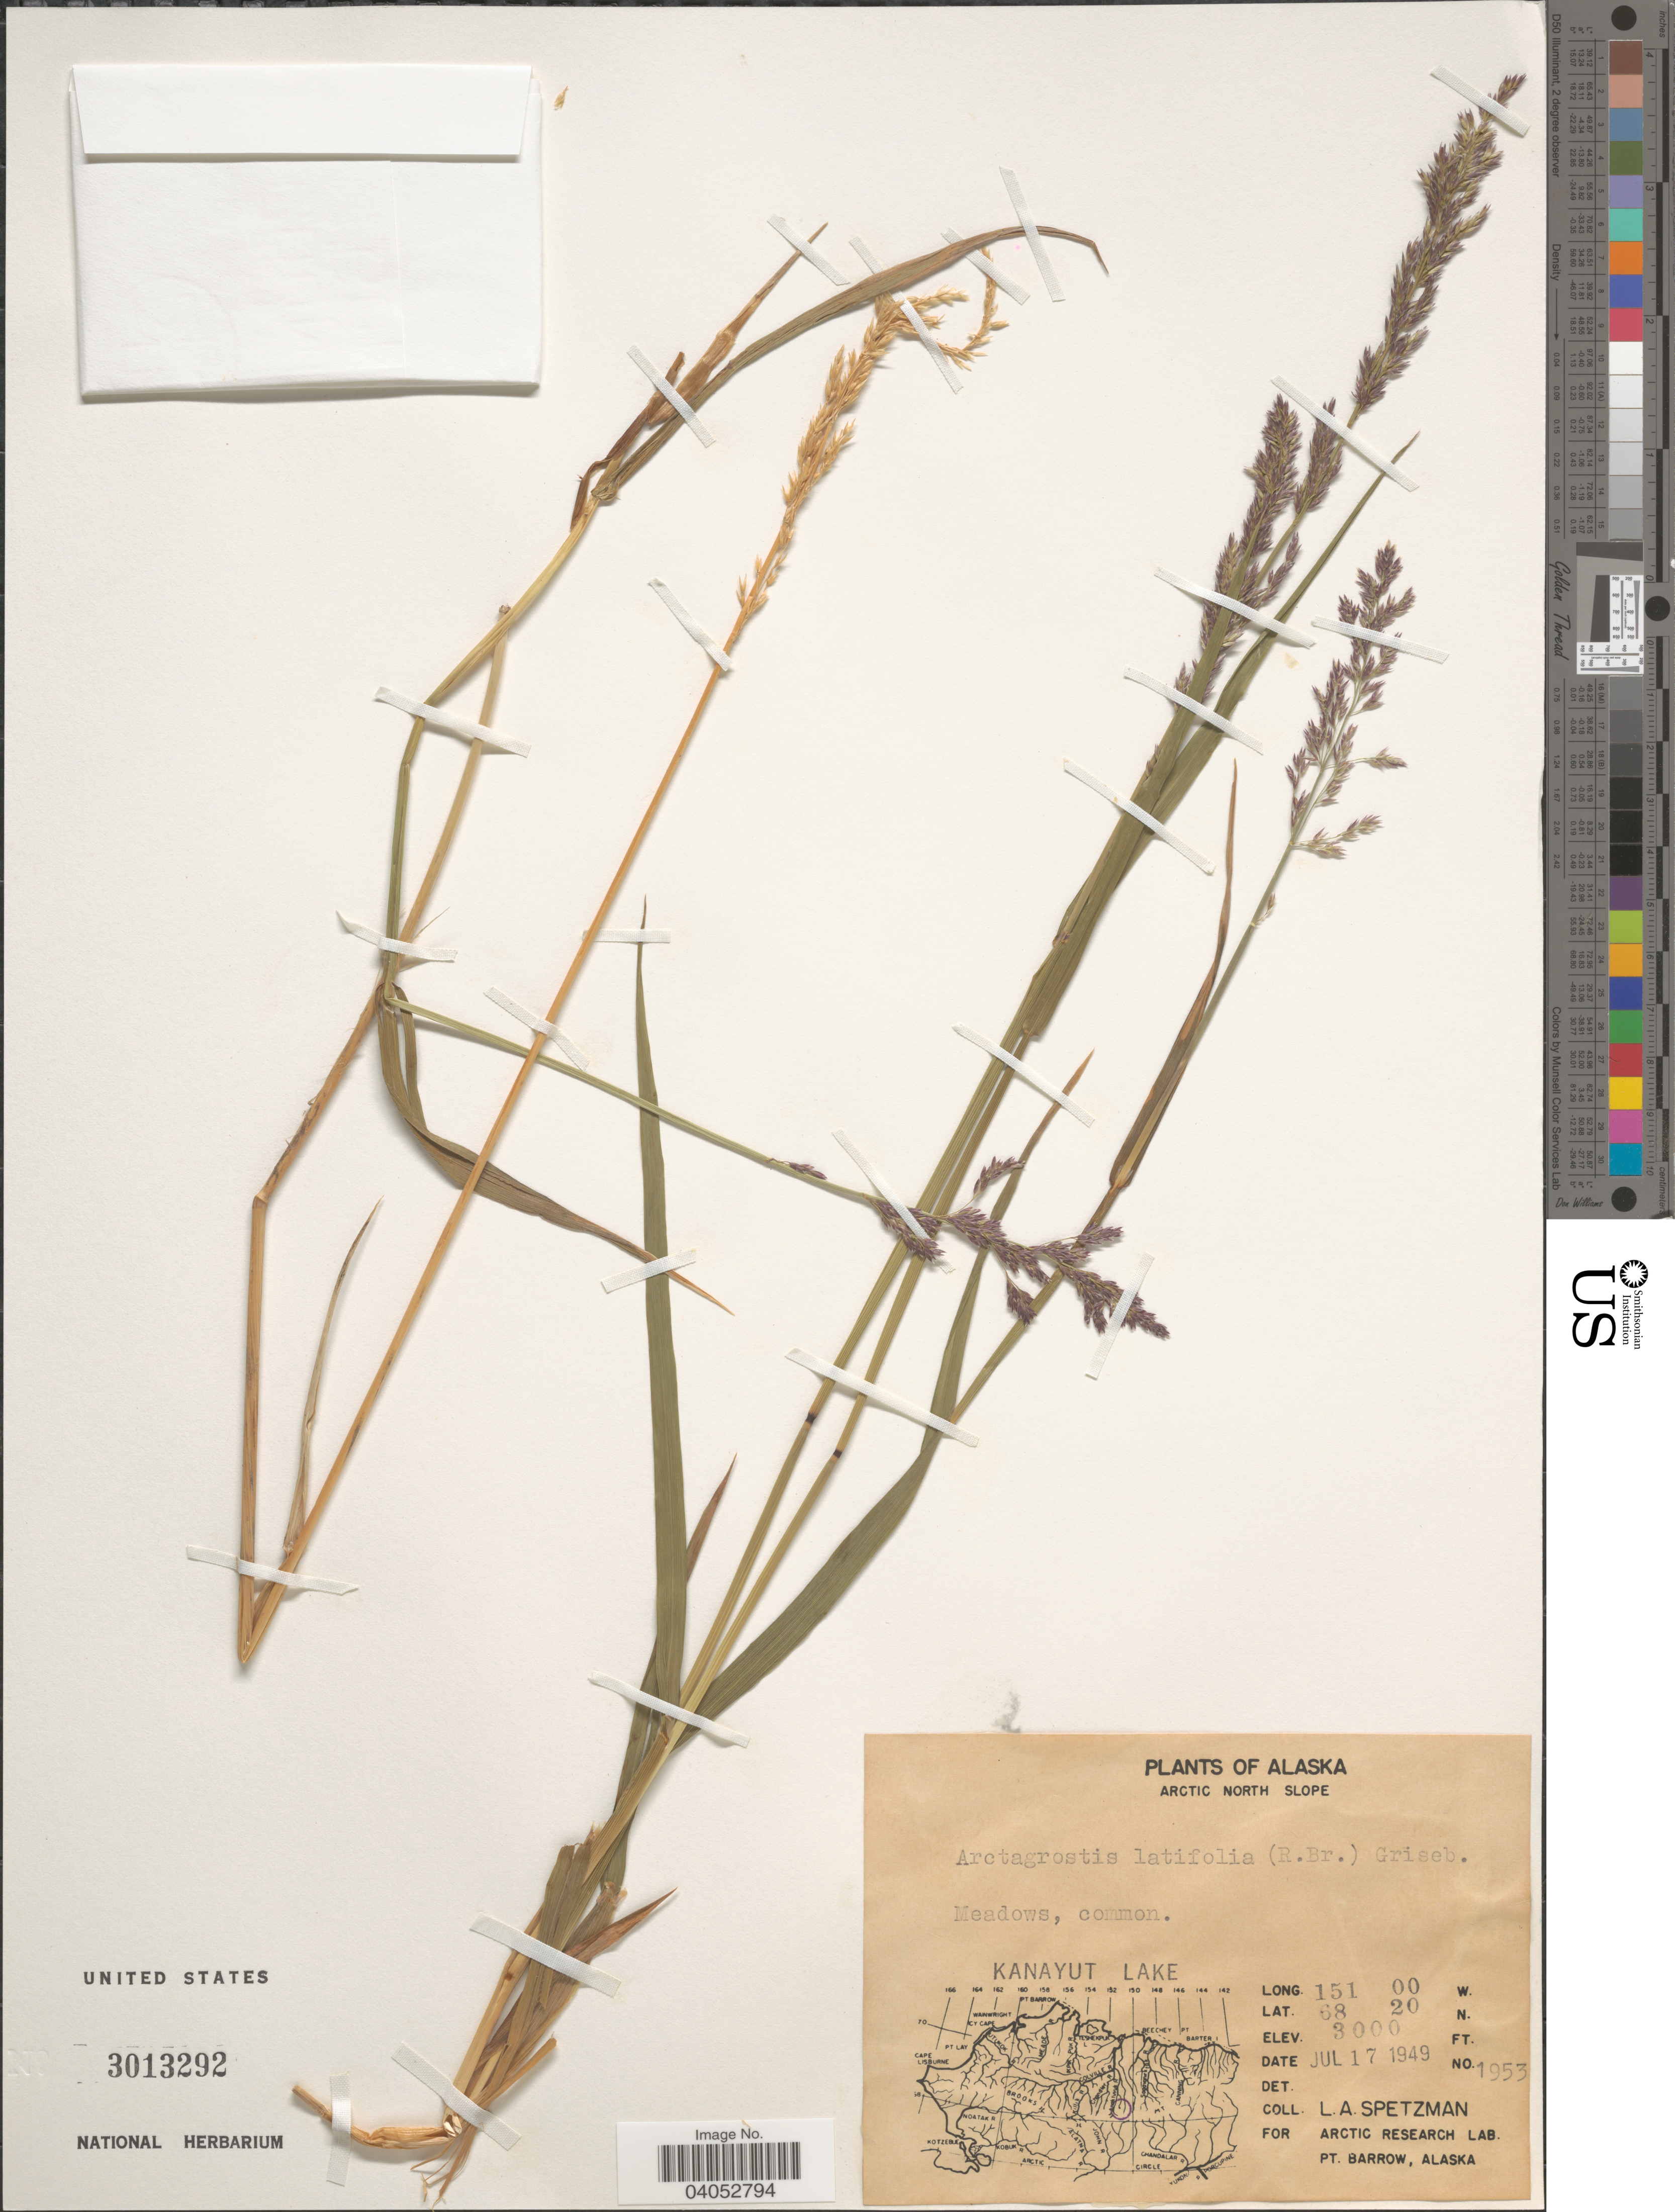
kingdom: Plantae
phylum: Tracheophyta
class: Liliopsida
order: Poales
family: Poaceae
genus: Arctagrostis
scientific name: Arctagrostis latifolia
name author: (R. Br.) Griseb.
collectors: L. Spetzman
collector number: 1953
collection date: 1949-07-17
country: United States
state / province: Alaska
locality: Arctic North Slope. Kanayut Lake.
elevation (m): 914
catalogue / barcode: US 3013292